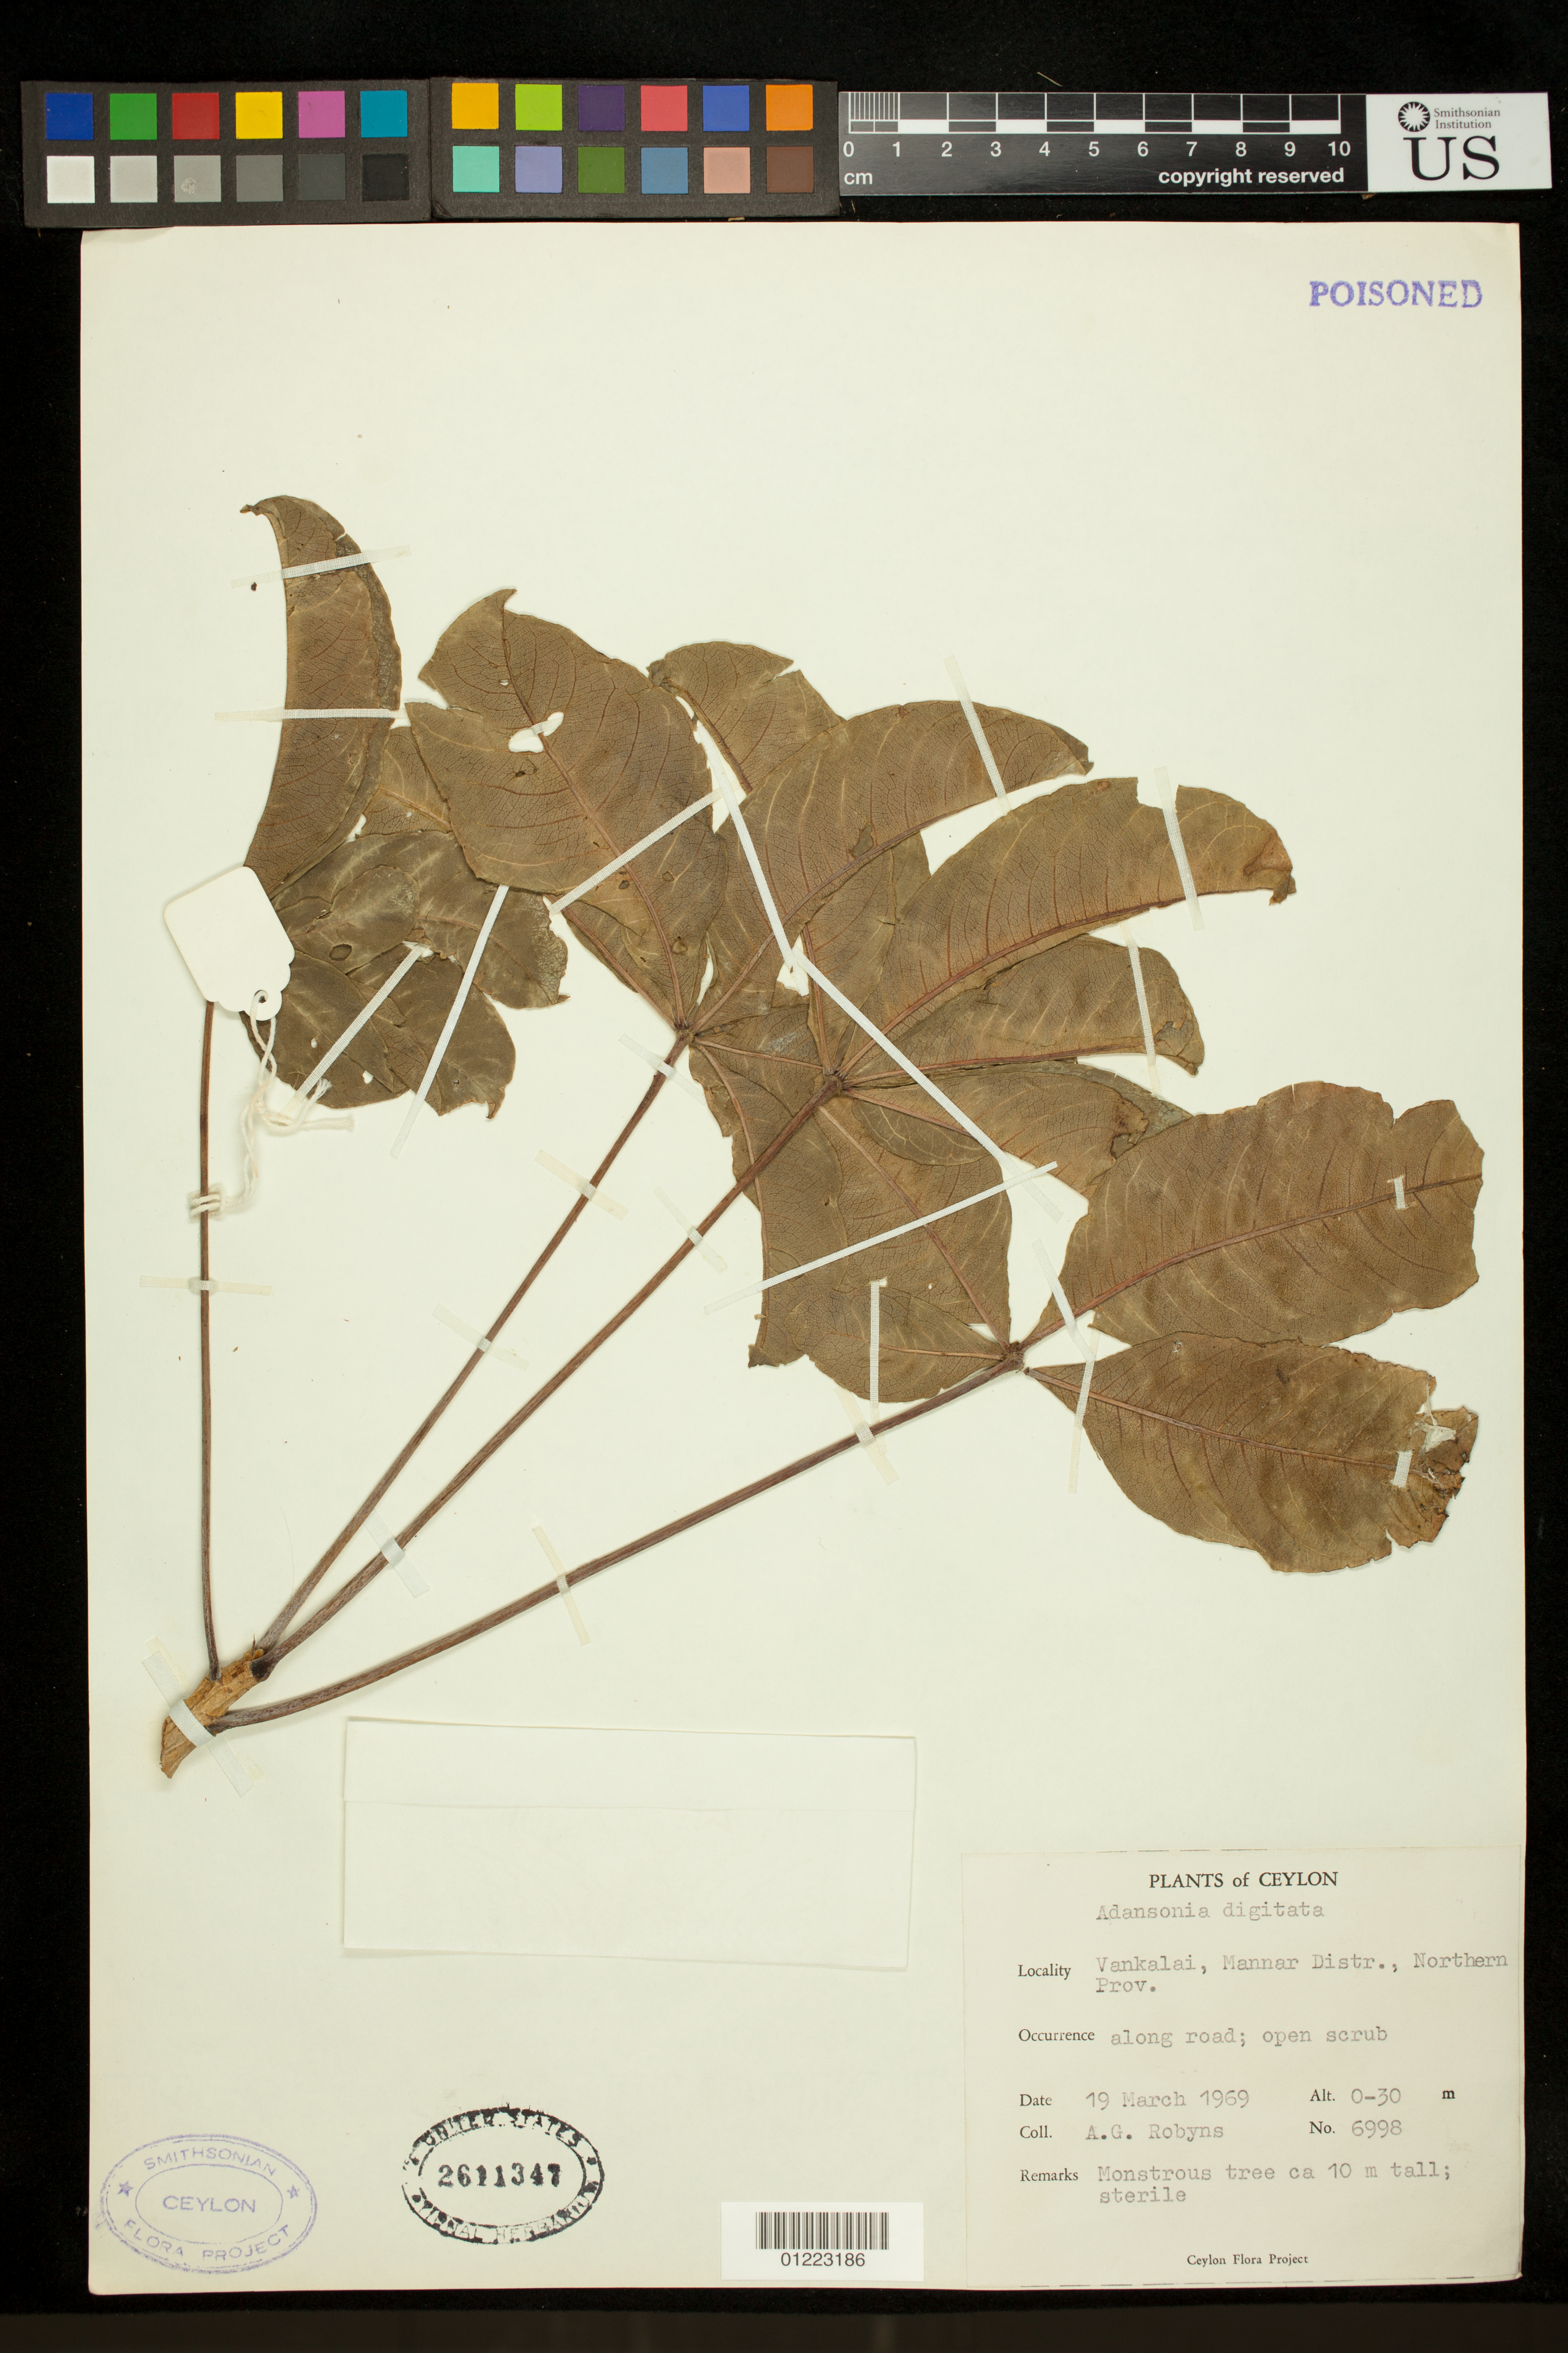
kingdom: Plantae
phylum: Tracheophyta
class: Magnoliopsida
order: Malvales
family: Malvaceae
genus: Adansonia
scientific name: Adansonia digitata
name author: L.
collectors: A. G. Robyns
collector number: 6998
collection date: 1969-03-19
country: Sri Lanka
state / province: Northern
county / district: Mannar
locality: Vankalai. Along road; open scrub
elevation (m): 0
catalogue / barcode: US 2611347